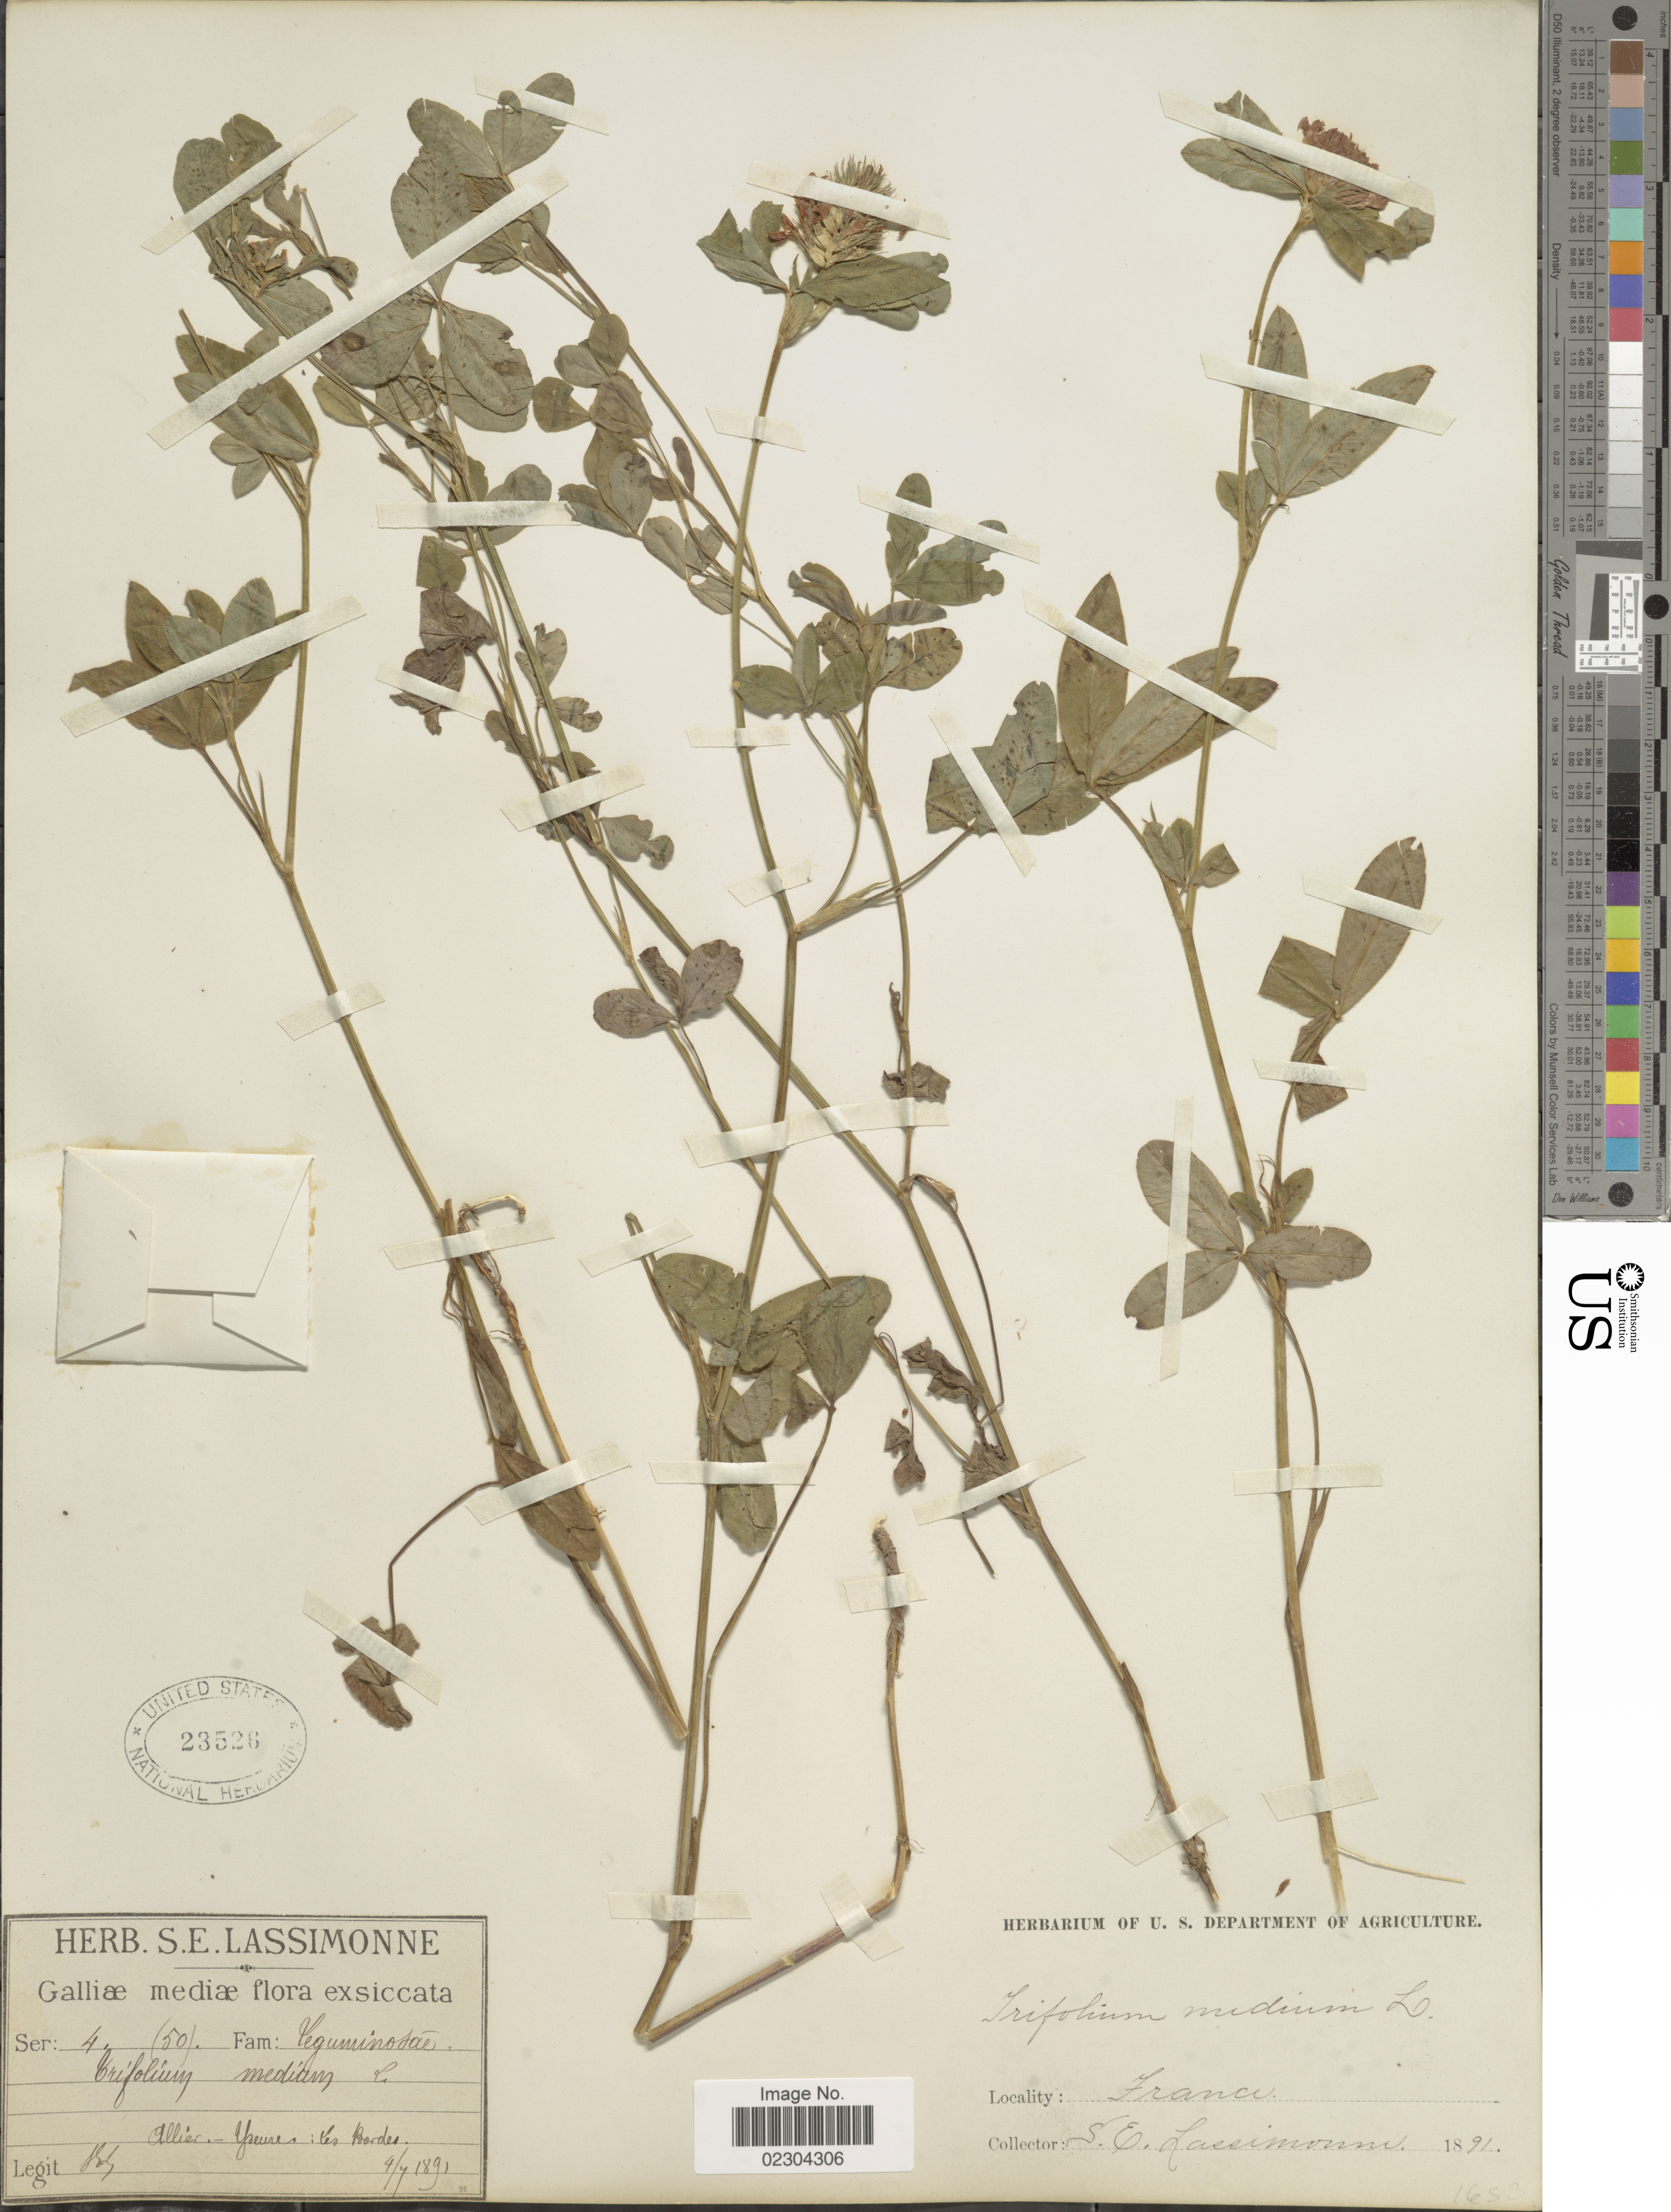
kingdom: Plantae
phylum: Tracheophyta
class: Magnoliopsida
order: Fabales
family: Fabaceae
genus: Trifolium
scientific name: Trifolium medium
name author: L.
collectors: S. Lassimonne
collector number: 4 (50)?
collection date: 1891-07-04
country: France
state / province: Auvergne-Rhône-Alpes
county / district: Allier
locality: Galliæ [France]. Allier - Yseure [Yzeure]: Les Bordes.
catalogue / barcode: US 23526